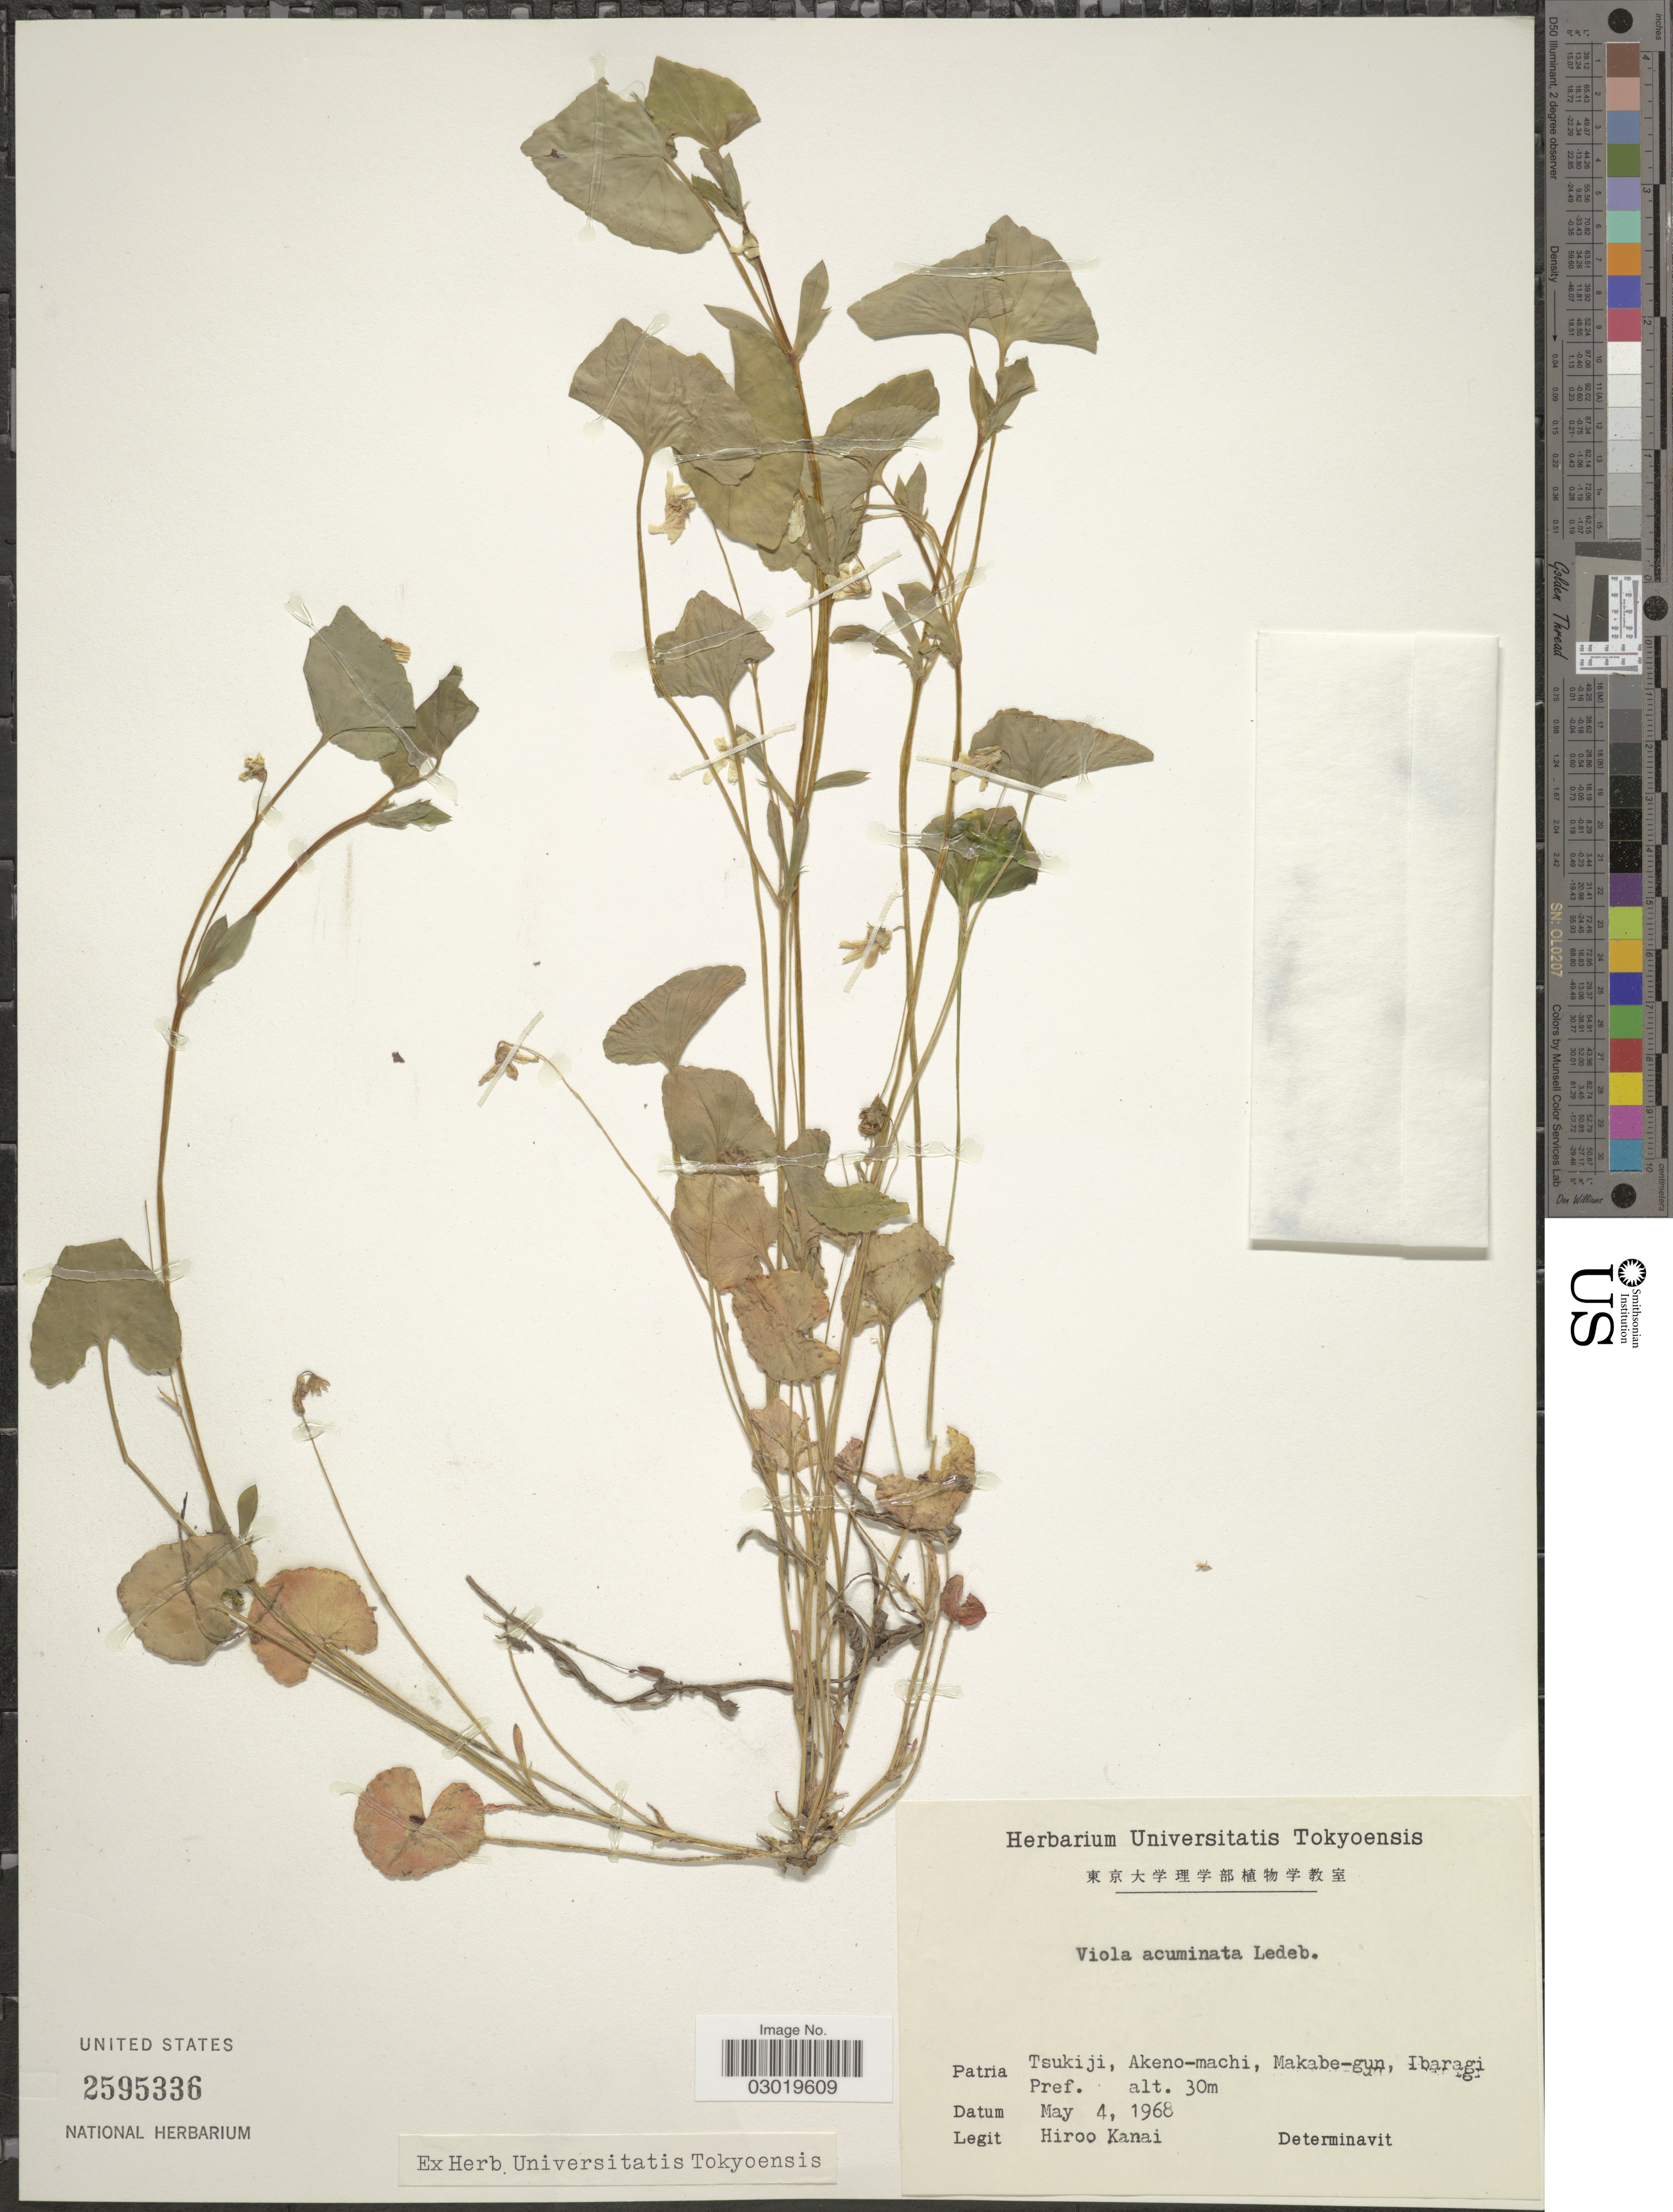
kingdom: Plantae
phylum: Tracheophyta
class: Magnoliopsida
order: Malpighiales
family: Violaceae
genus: Viola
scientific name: Viola acuminata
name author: Ledeb.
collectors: H. Kanai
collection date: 1968-05-04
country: Japan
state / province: Ibaraki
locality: Tsukiji, Akeno-machi, Makabe-gun, Ibaragi Pref.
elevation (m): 30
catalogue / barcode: US 2595336